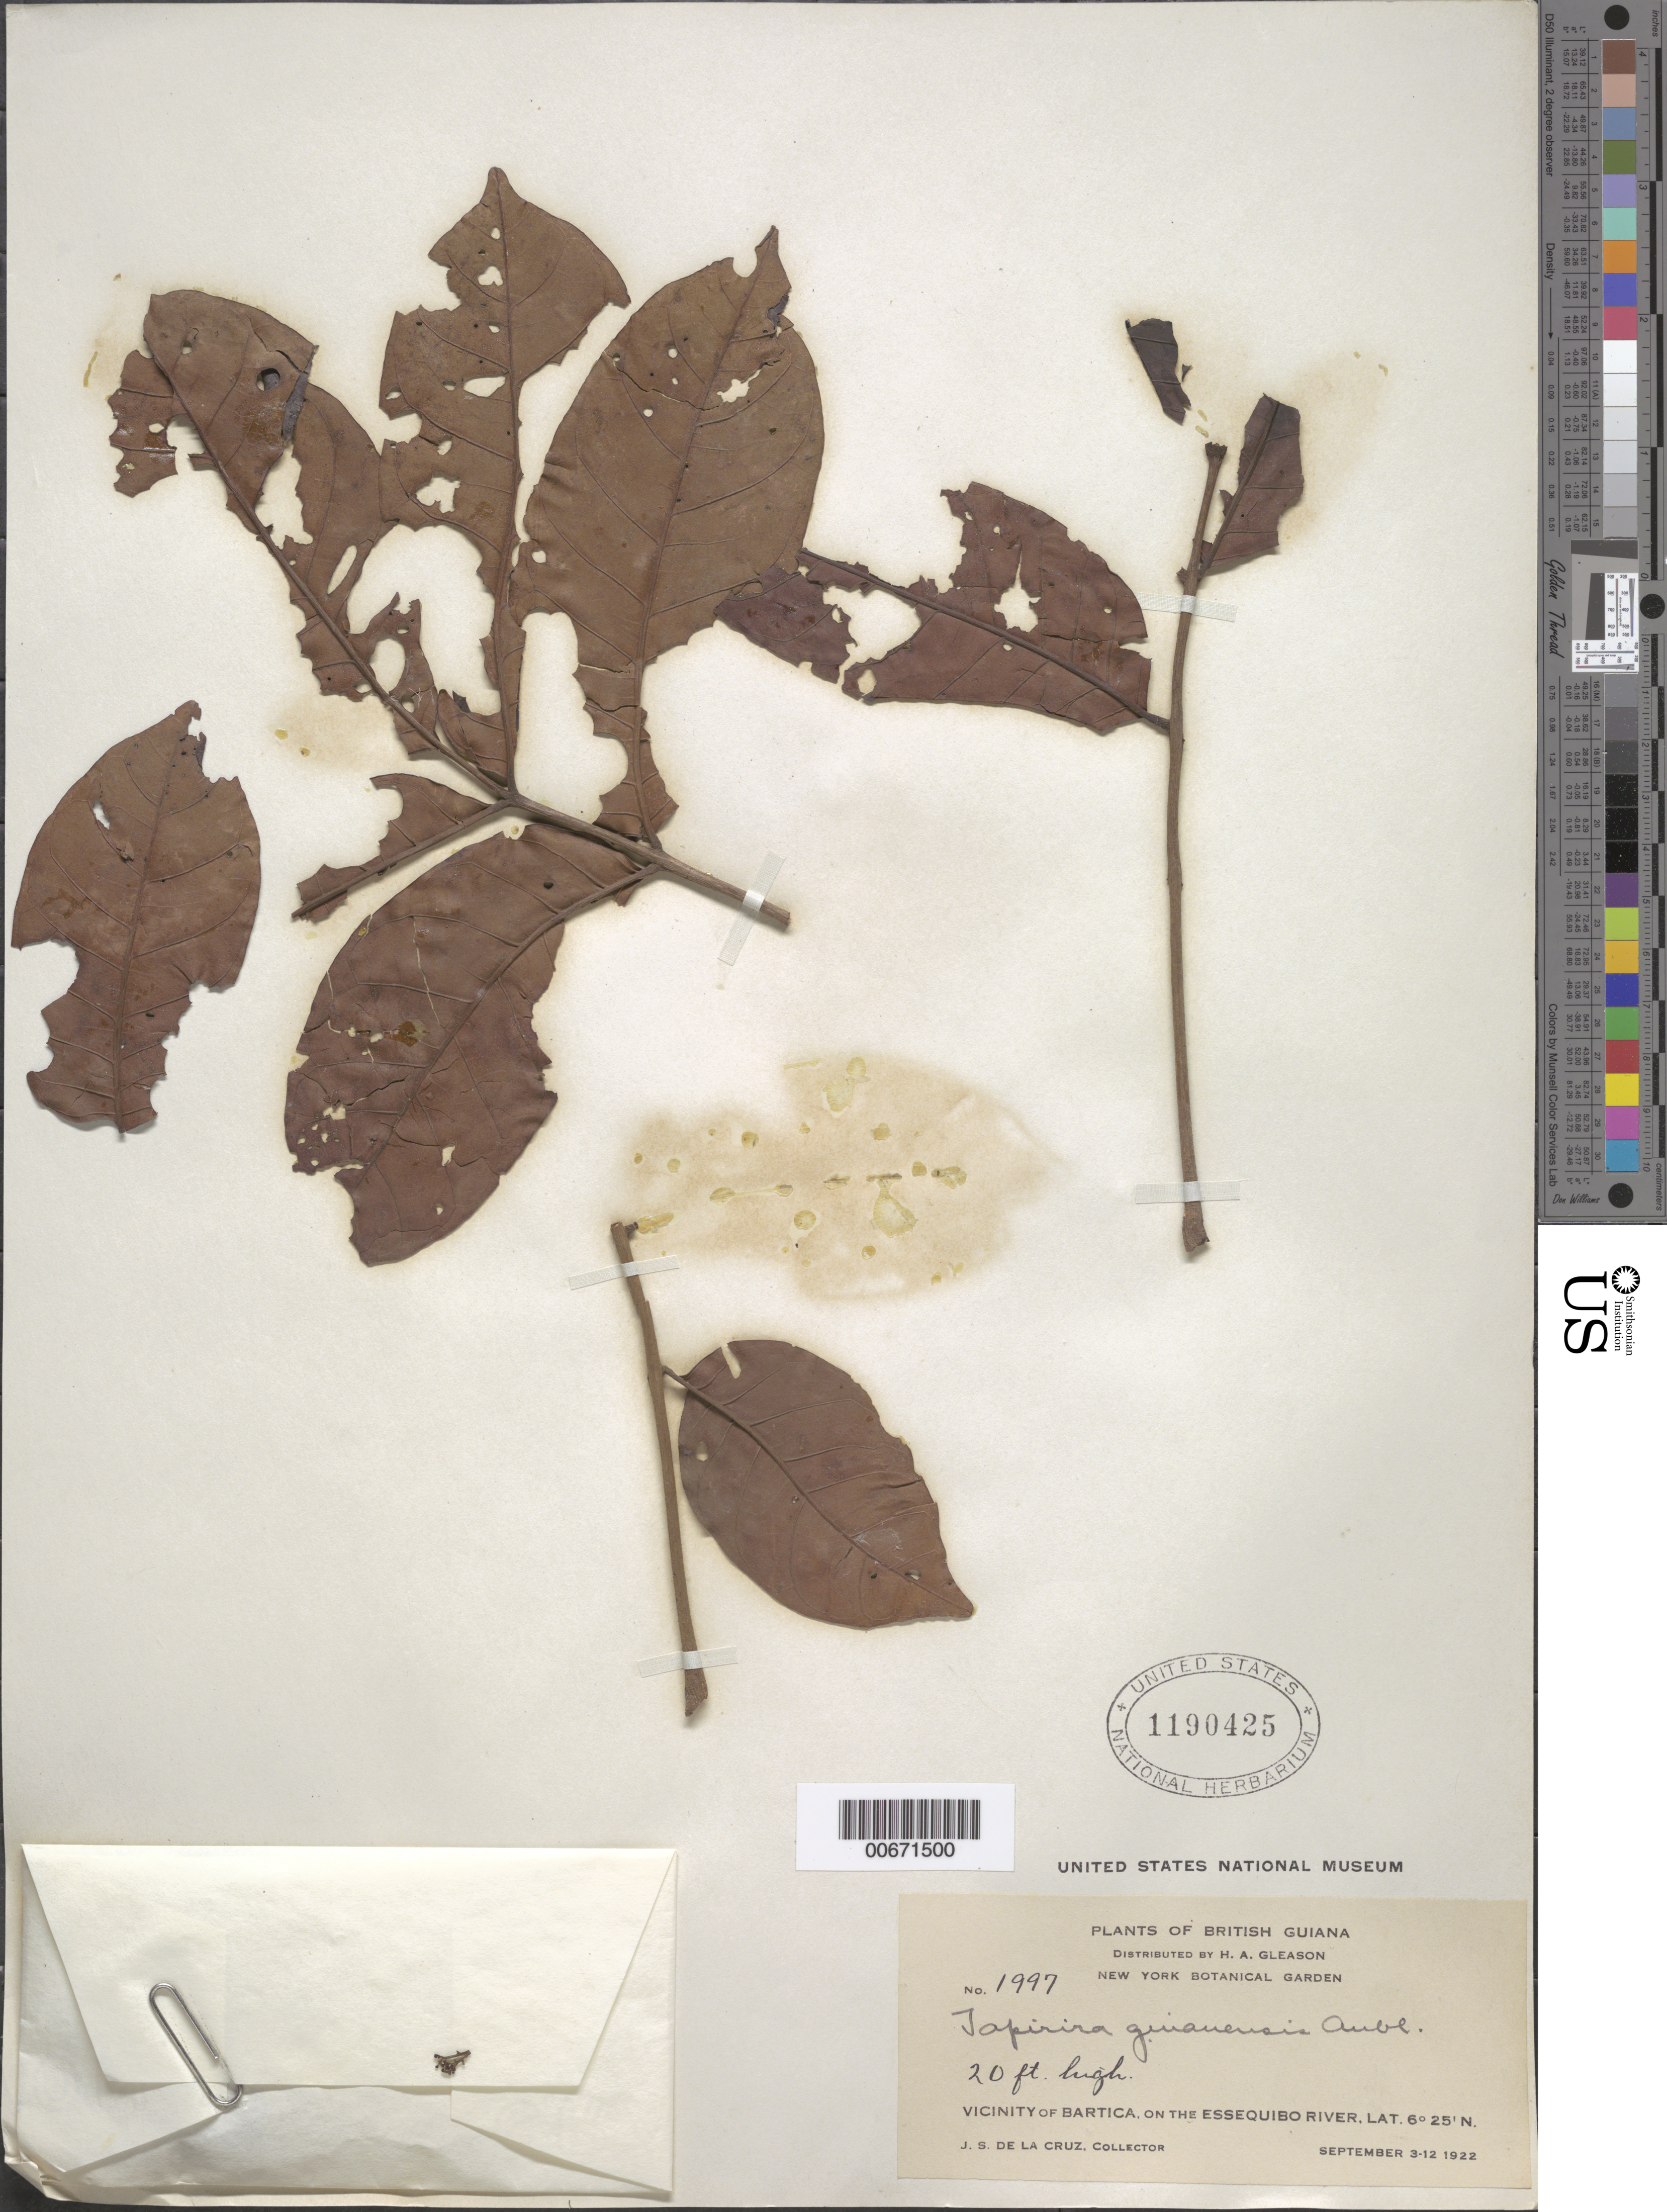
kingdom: Plantae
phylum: Tracheophyta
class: Magnoliopsida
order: Sapindales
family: Anacardiaceae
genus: Tapirira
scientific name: Tapirira guianensis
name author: Aubl.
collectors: J. S. de la Cruz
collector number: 1997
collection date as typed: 3-Sep-22 to 12-Sep-22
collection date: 1922-09-03/1922-09-12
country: Guyana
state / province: Cuyuni-Mazaruni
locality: Bartica, vic., on the Essequibo River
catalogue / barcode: US 1190425